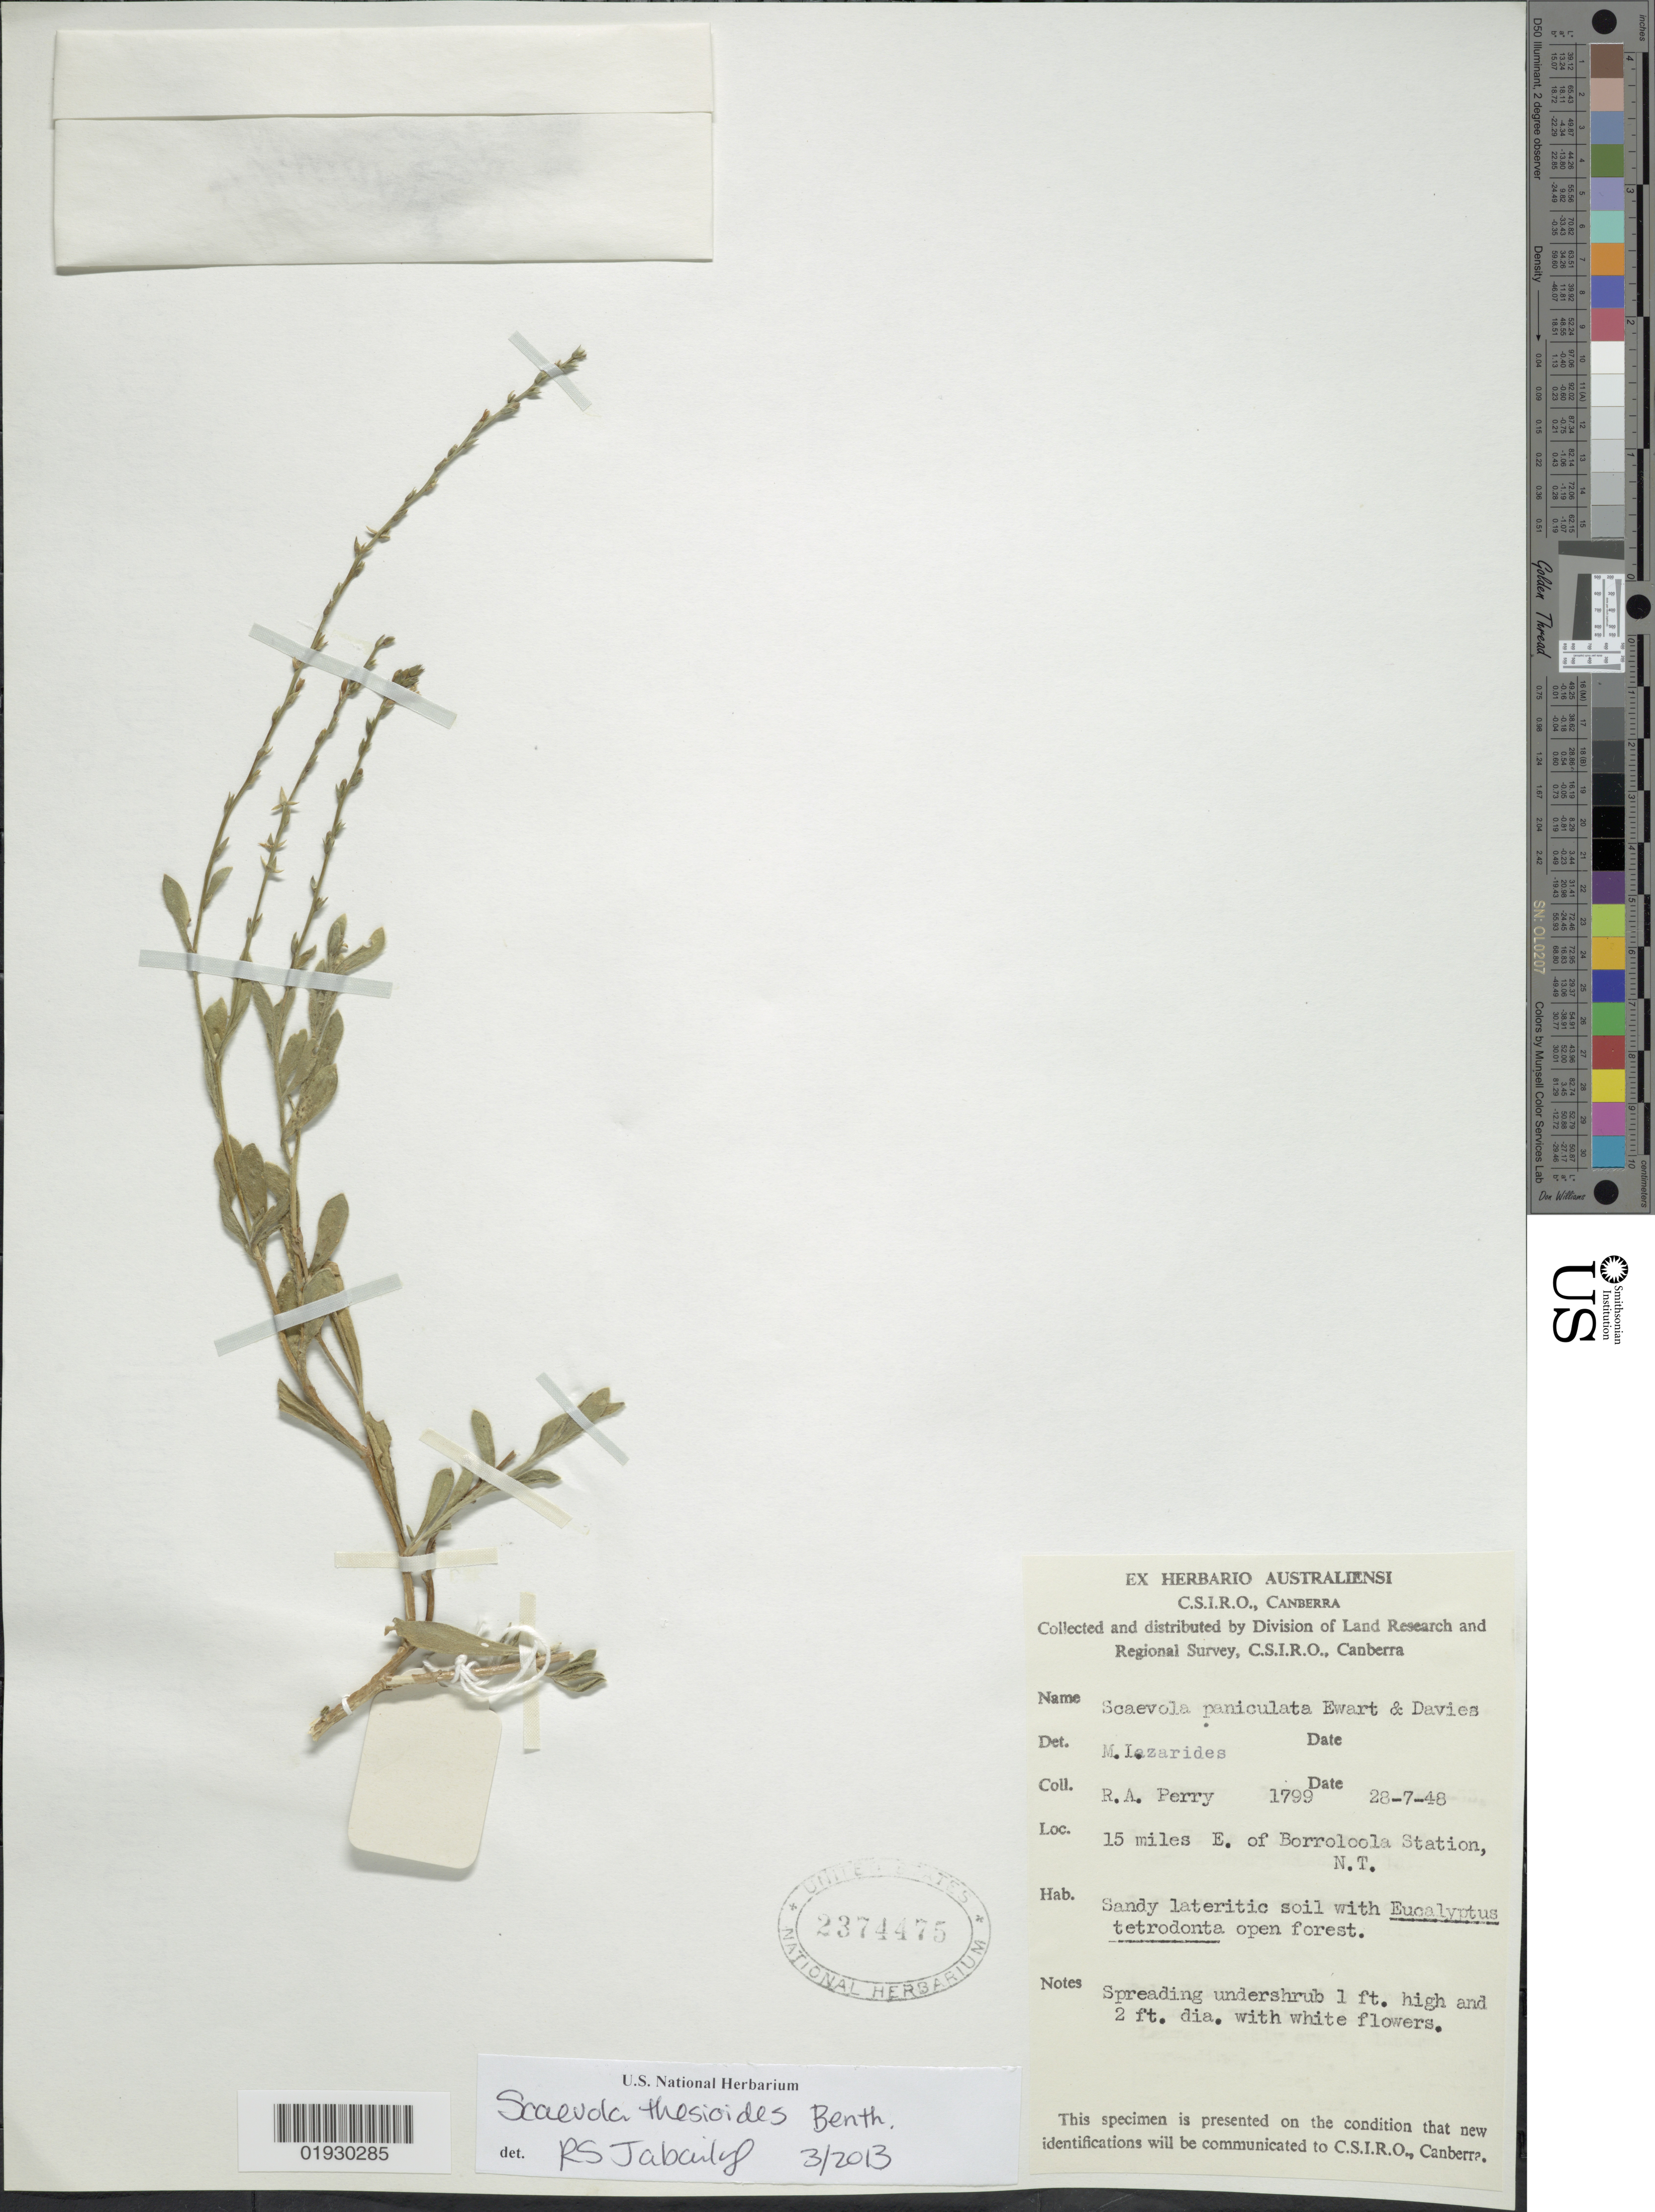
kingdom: Plantae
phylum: Tracheophyta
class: Magnoliopsida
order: Asterales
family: Goodeniaceae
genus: Scaevola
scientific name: Scaevola thesioides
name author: Benth.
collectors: Perry, R. A.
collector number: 1799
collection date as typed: Transcribed d/m/y: 28/7/48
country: Australia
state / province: Northern Territory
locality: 15 miles E. of Borrolcola Station, N.T.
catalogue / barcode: US 2374475